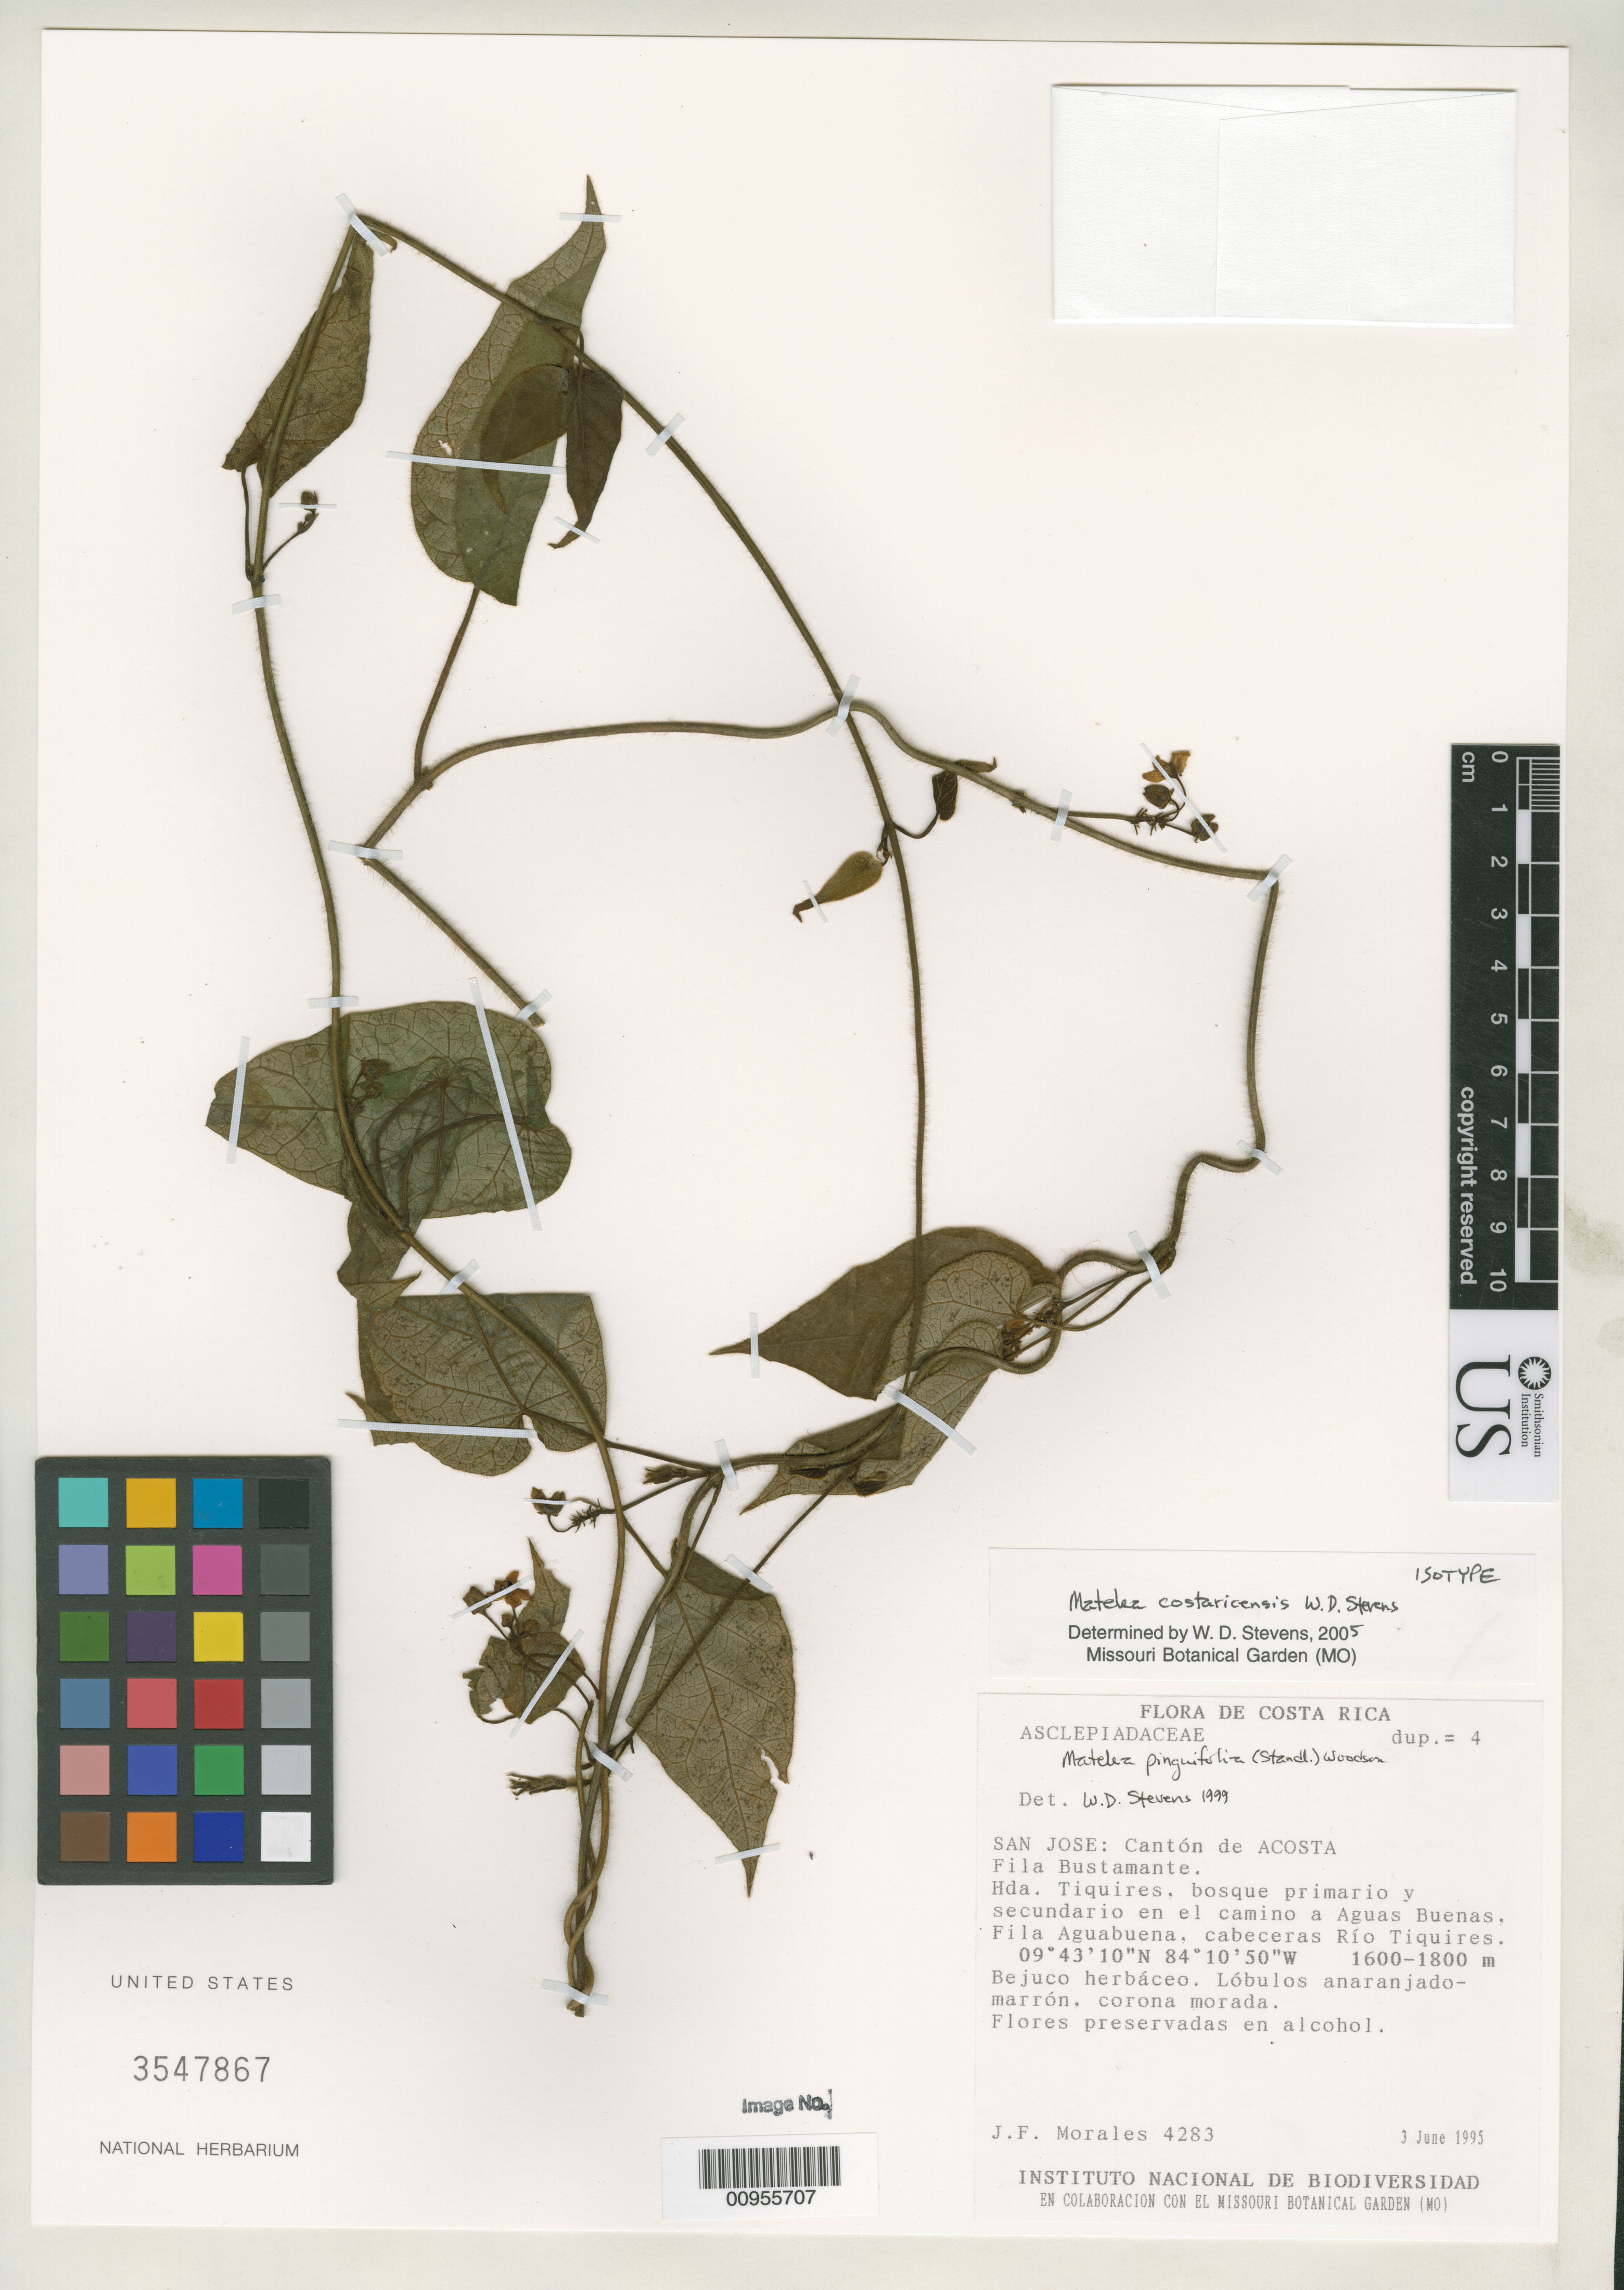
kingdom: Plantae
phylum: Tracheophyta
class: Magnoliopsida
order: Gentianales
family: Apocynaceae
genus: Matelea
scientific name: Matelea costaricensis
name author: W.D. Stevens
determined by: Stevens, W. Douglas, Missouri Botanical Garden (MO)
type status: Isotype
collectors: J. F. Morales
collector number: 4283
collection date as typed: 03 Jun 1995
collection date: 1995-06-03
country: Costa Rica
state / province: San José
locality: San José: Cantón de Acosta. Fila Bustamente. Hda. Tiquires, bosque primario y secundario en el camino a Aguas Bueneas, Fila Aguabuena, cabeceras Río Tiquires.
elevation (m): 1600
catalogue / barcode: US 3547867